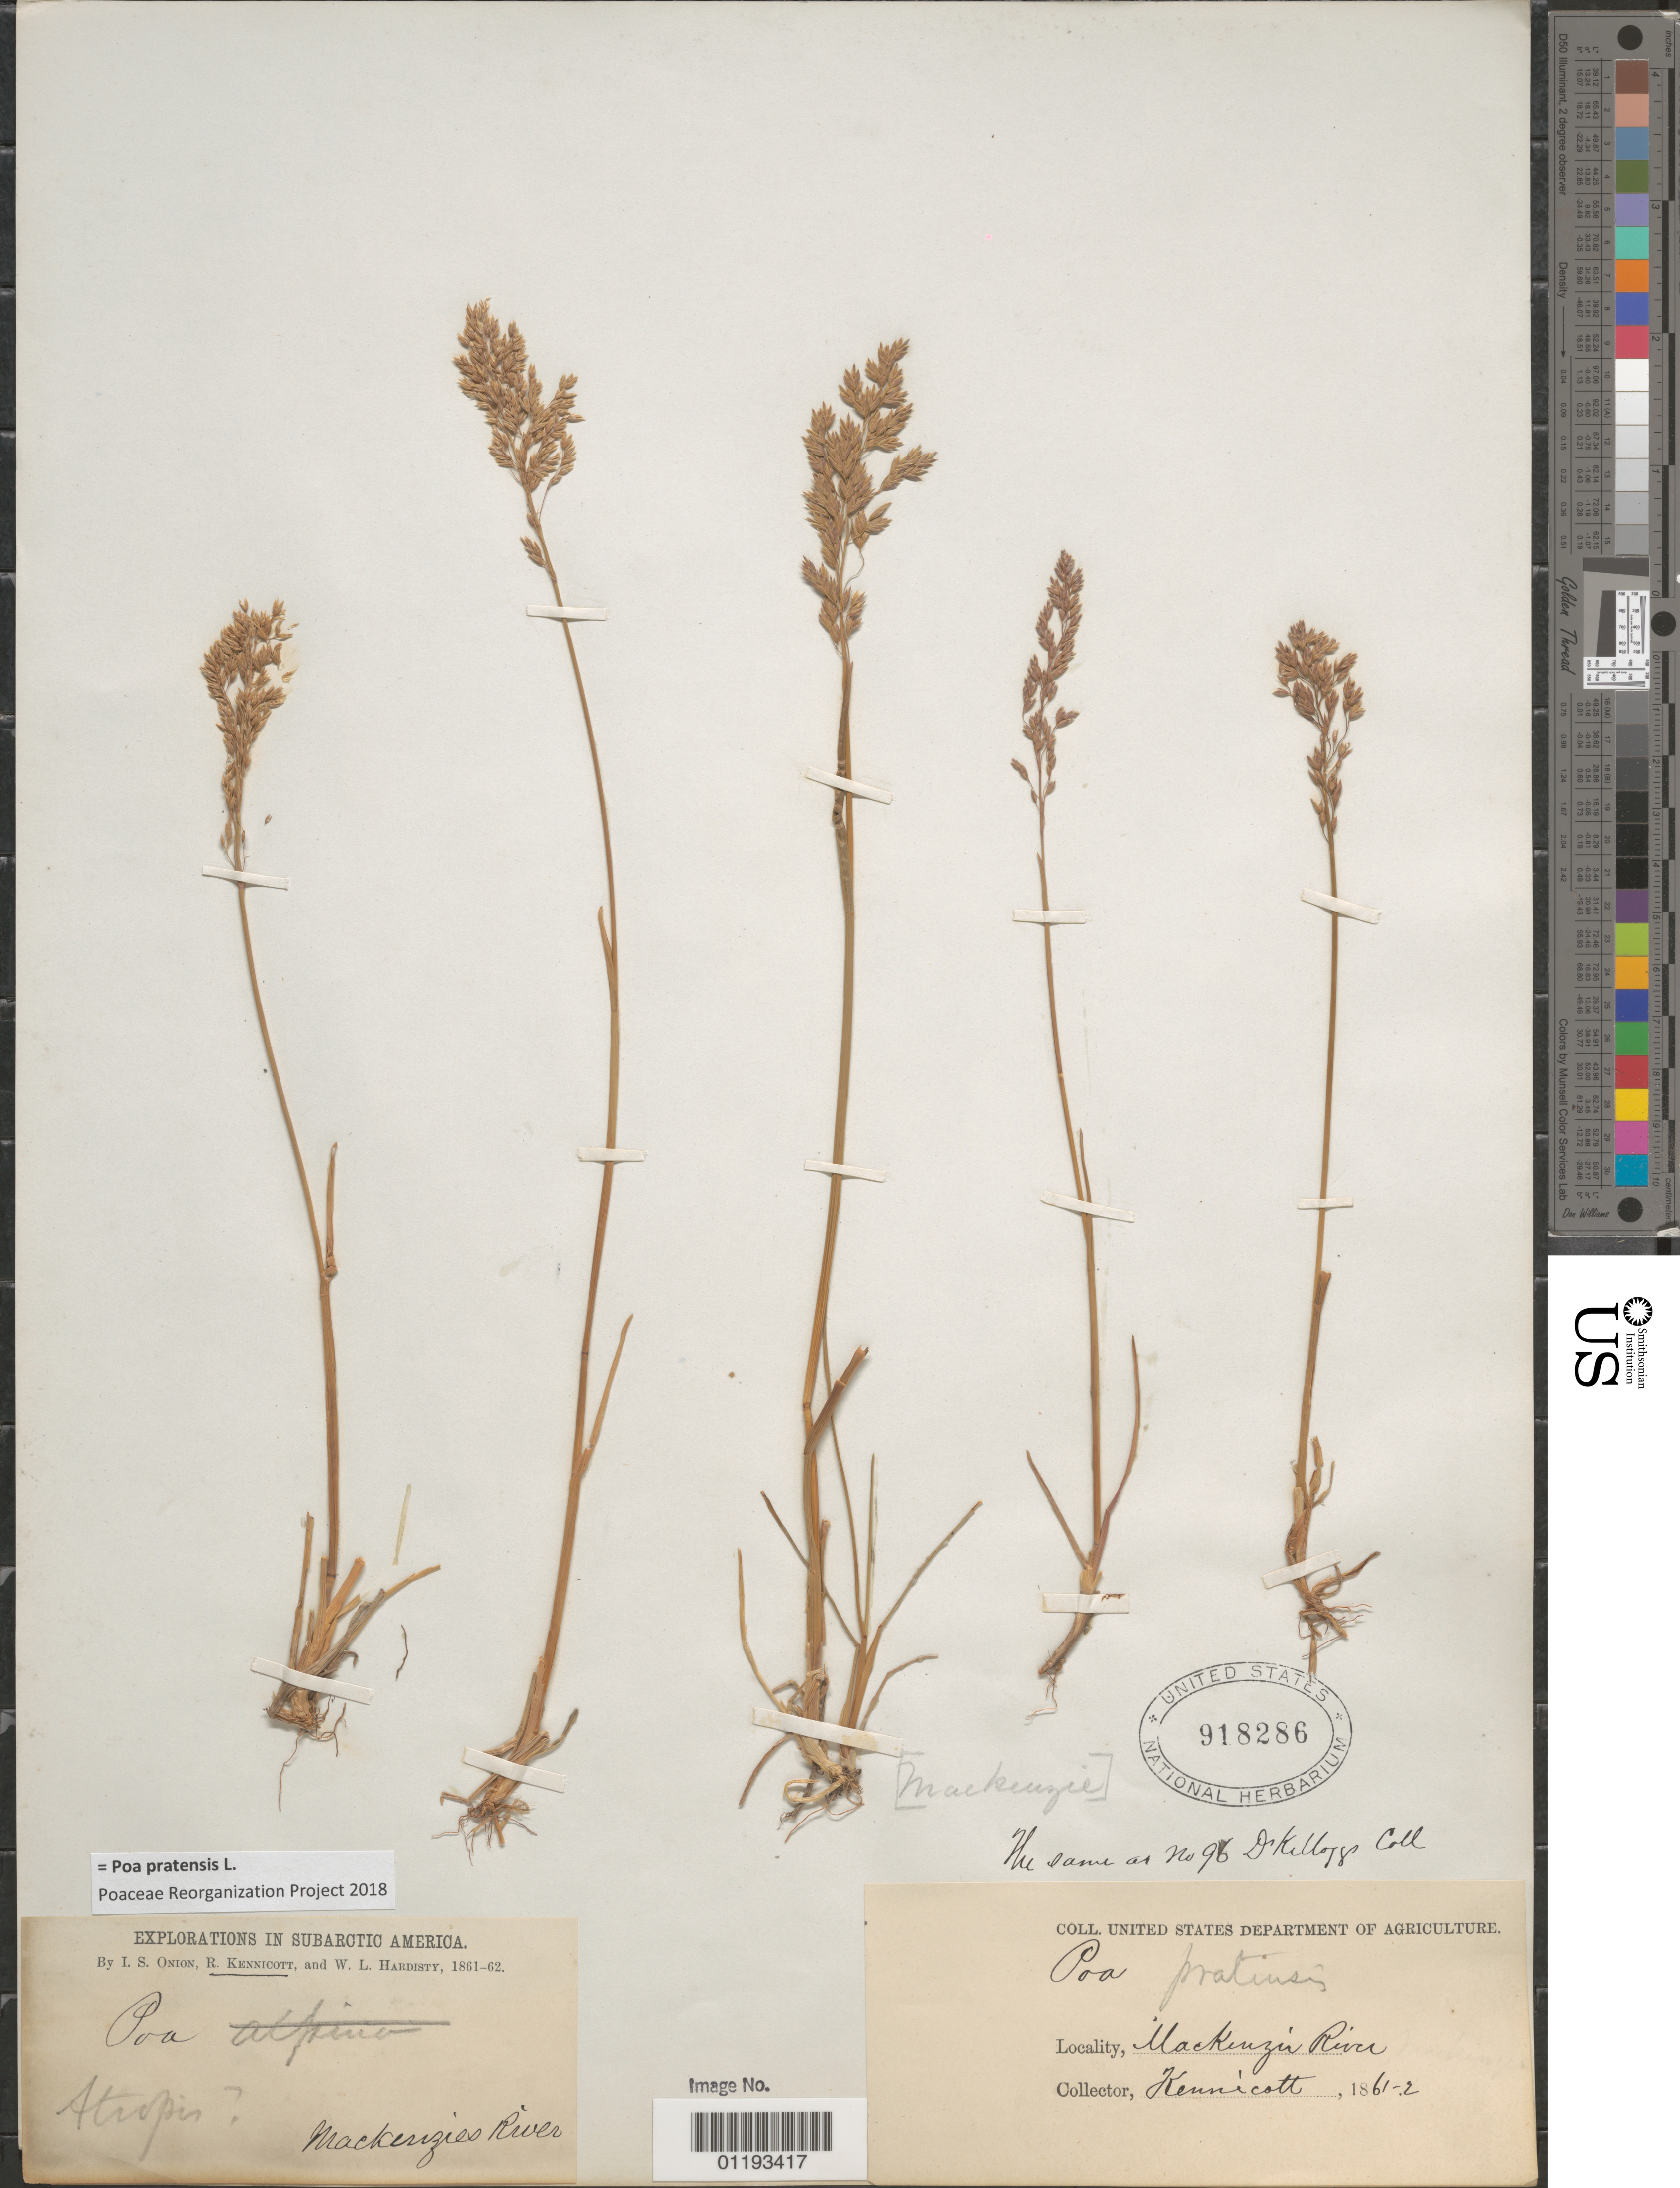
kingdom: Plantae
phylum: Tracheophyta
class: Liliopsida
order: Poales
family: Poaceae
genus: Poa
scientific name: Poa pratensis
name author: L.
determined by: Poaceae Reorganization Project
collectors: R. Kennicott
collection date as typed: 1861 to -- --- 1862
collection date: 1861/1862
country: Canada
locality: Mackenzie's River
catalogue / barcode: US 918286